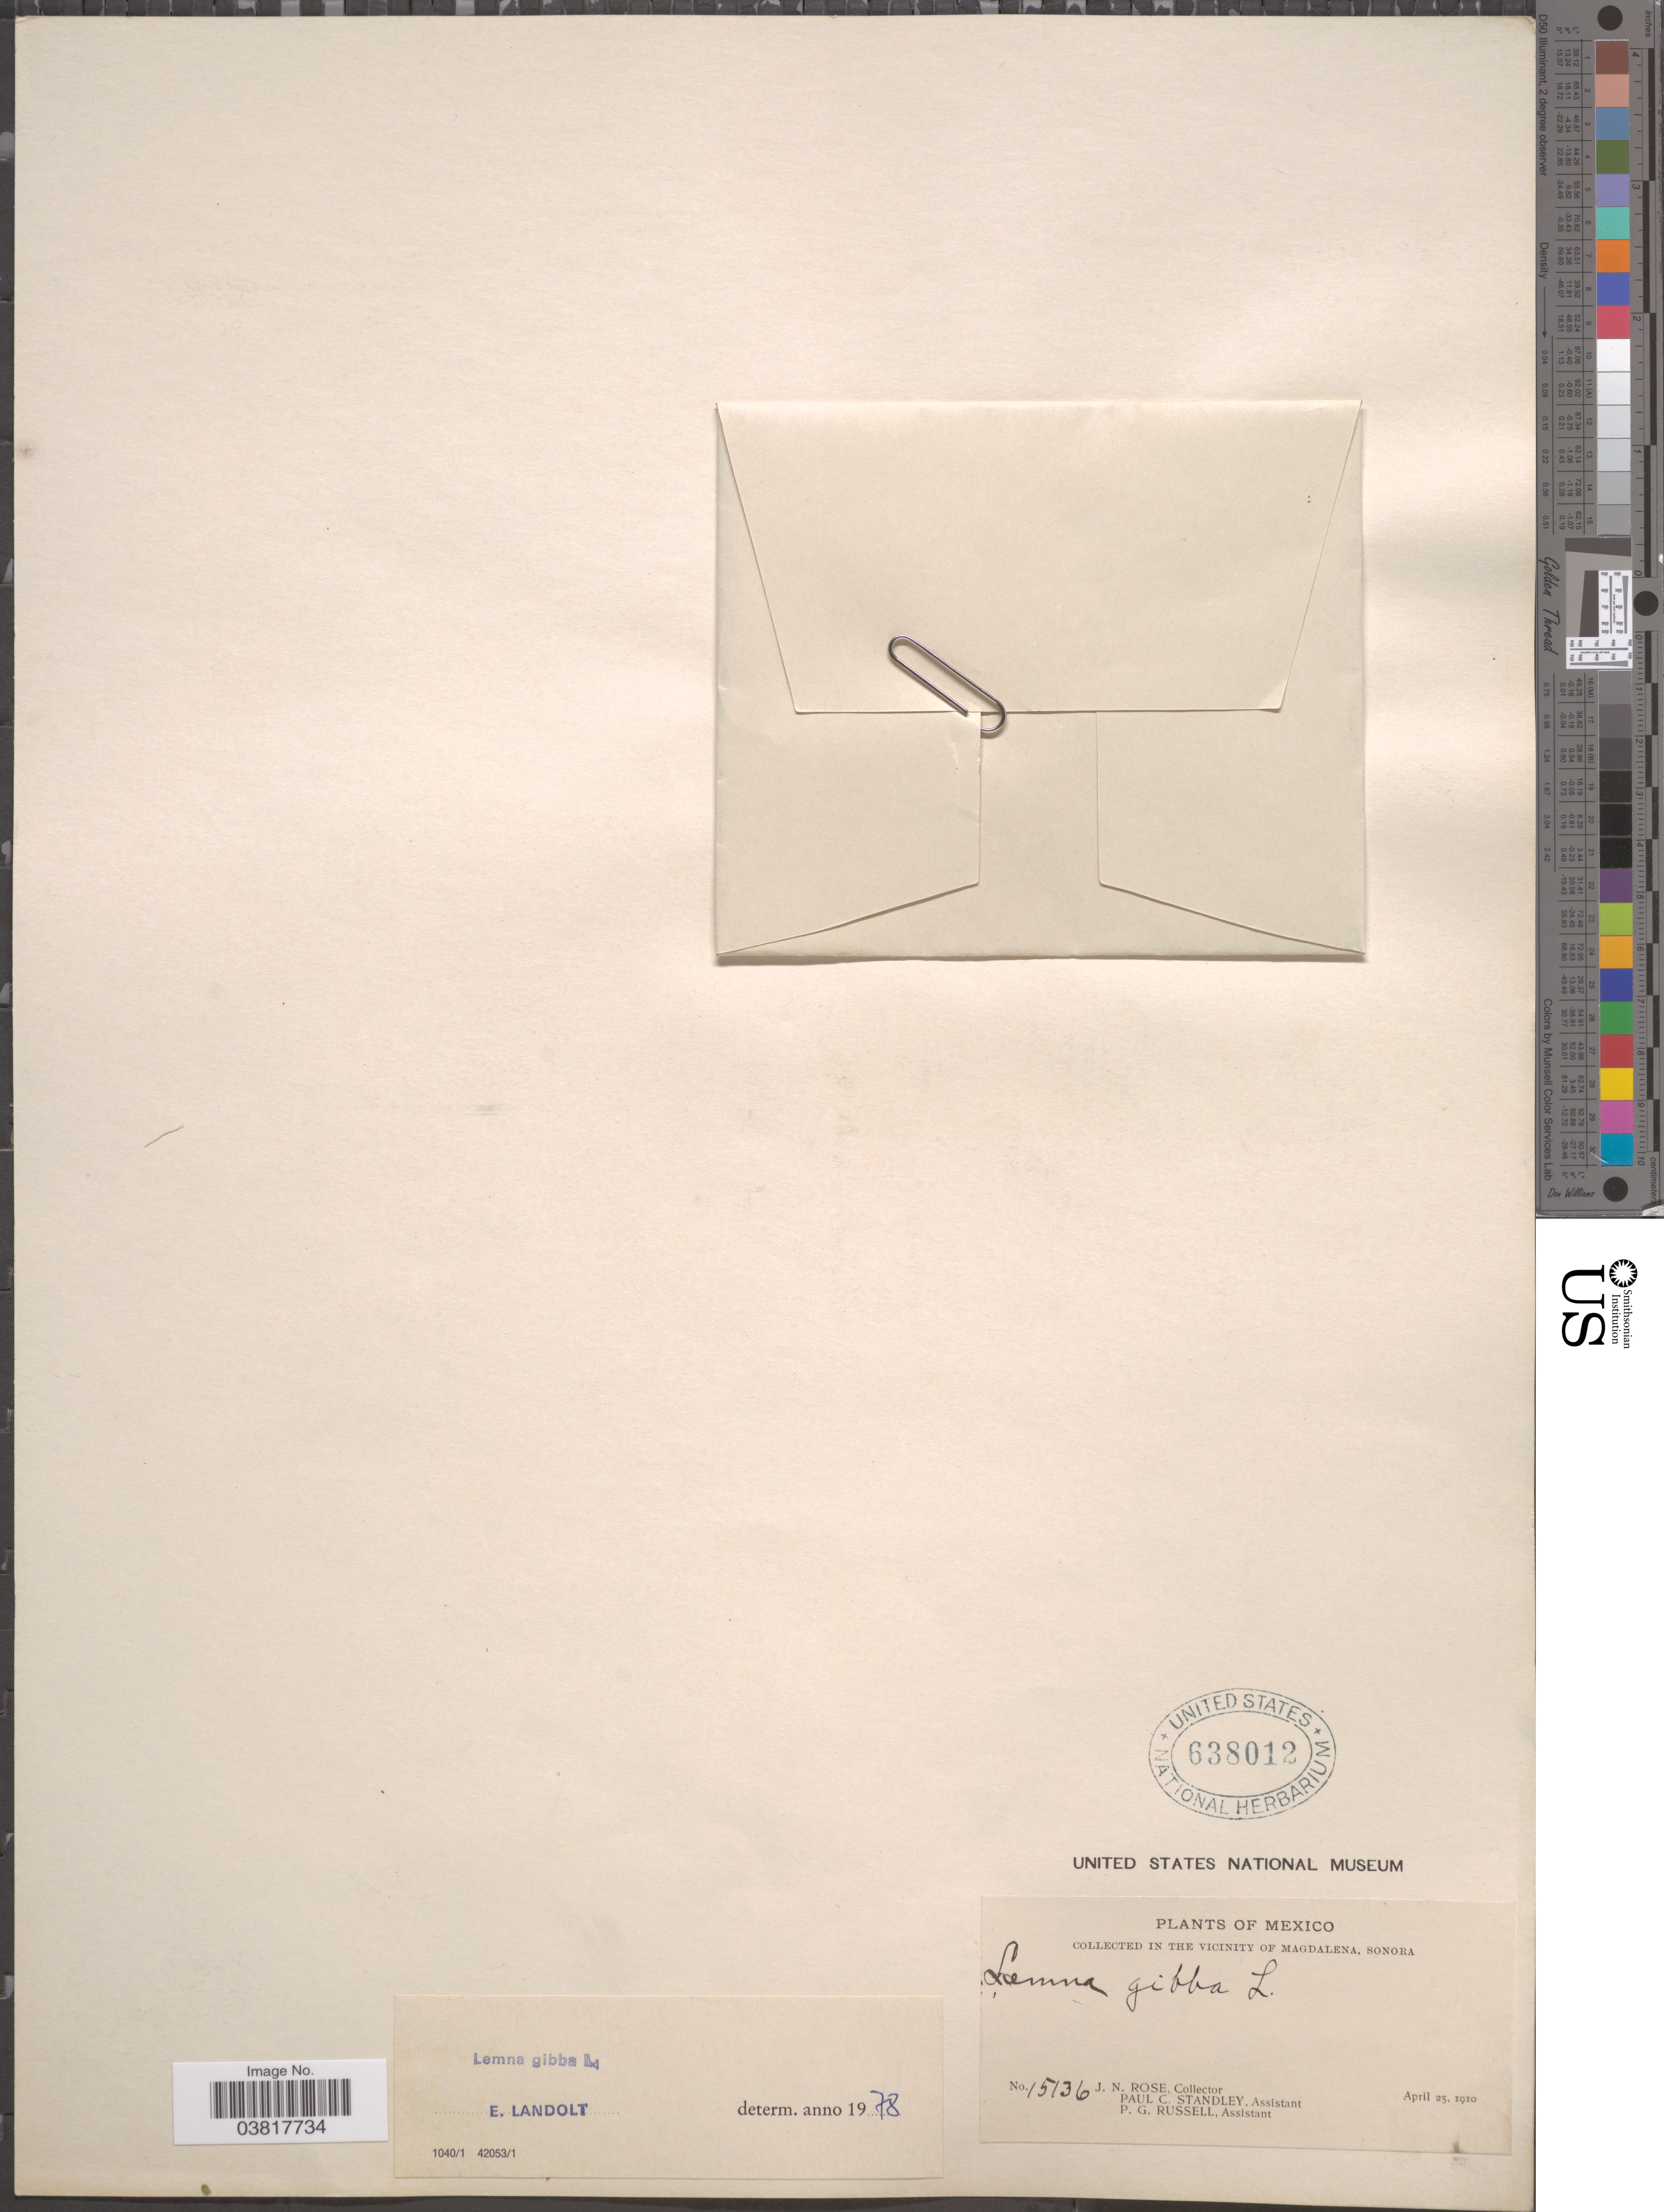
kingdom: Plantae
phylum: Tracheophyta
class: Liliopsida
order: Alismatales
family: Araceae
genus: Lemna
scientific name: Lemna gibba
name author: L.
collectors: J. N. Rose, P. C. Standley & P. G. Russell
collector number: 15136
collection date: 1910-04-25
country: Mexico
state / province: Sonora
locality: In the Vicinity of Magdalena.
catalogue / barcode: US 638012